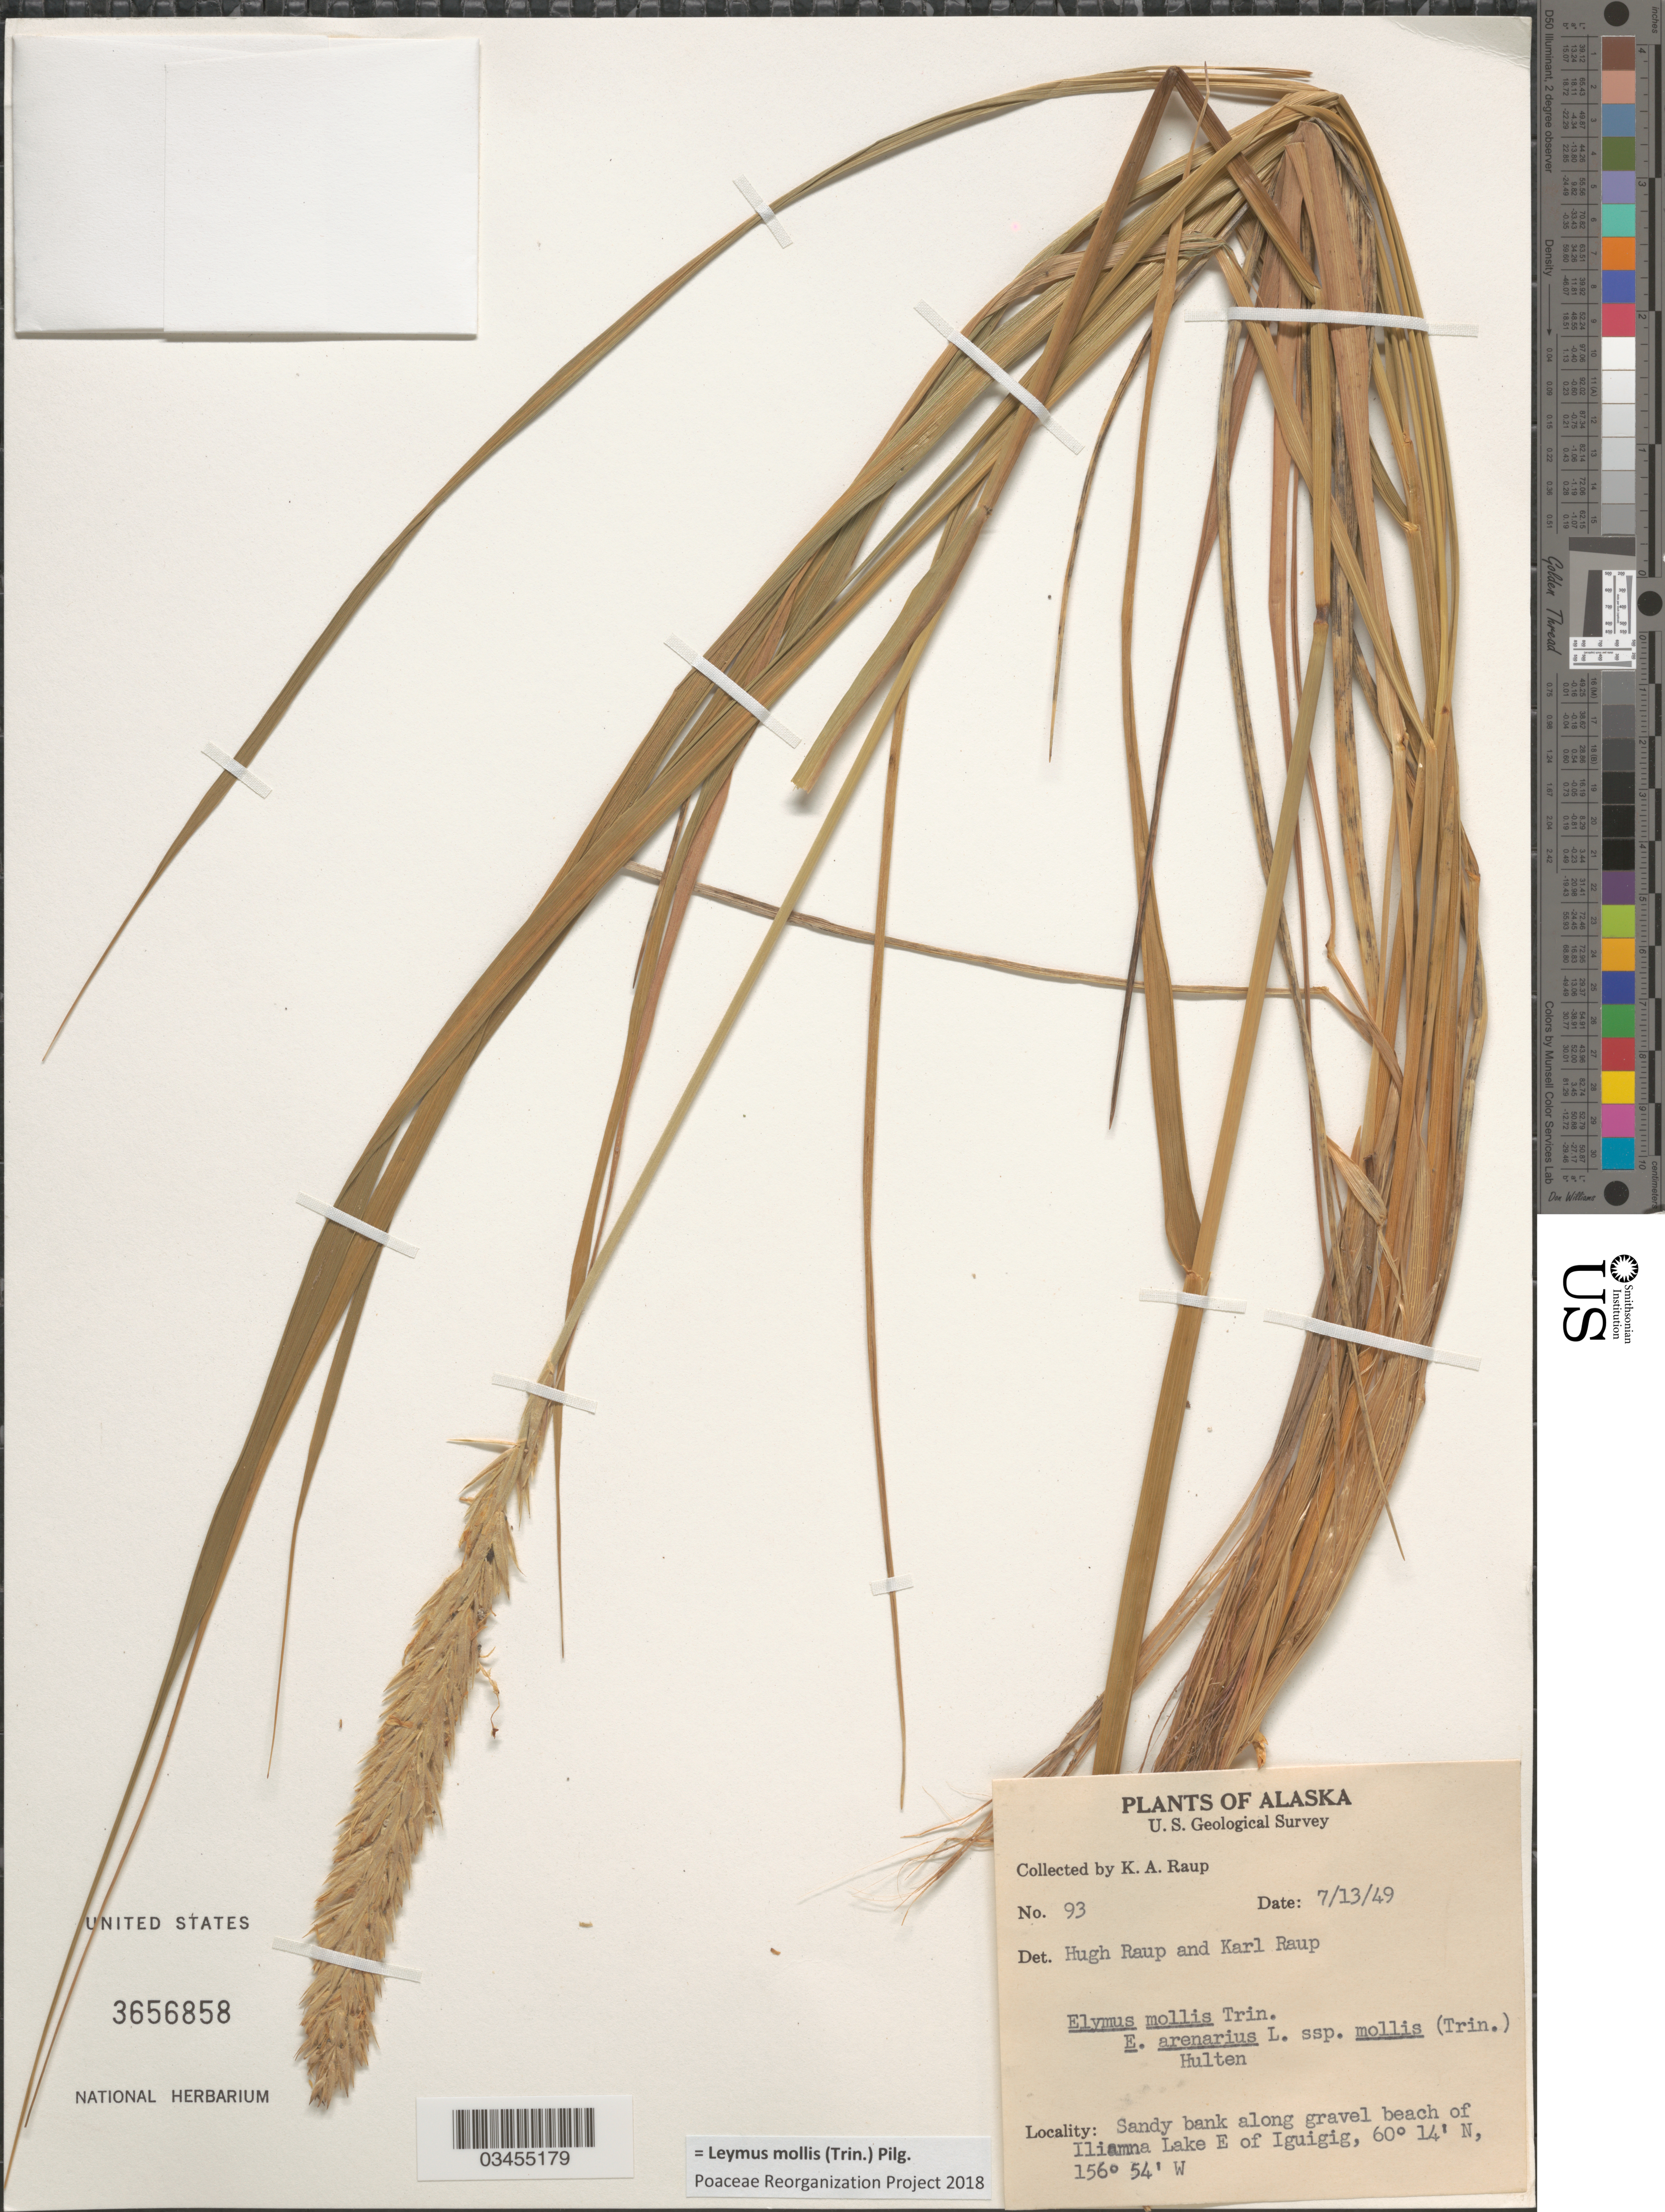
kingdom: Plantae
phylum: Tracheophyta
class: Liliopsida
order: Poales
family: Poaceae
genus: Leymus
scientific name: Leymus mollis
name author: (Trin.) Pilg.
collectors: K. Raup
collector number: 93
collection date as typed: Transcribed d/m/y: 13/7/49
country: United States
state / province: Alaska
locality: U.S. Geological Survey. Sandy bank along gravel beach of Iliamna Lake E of Iguigig.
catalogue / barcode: US 3656858